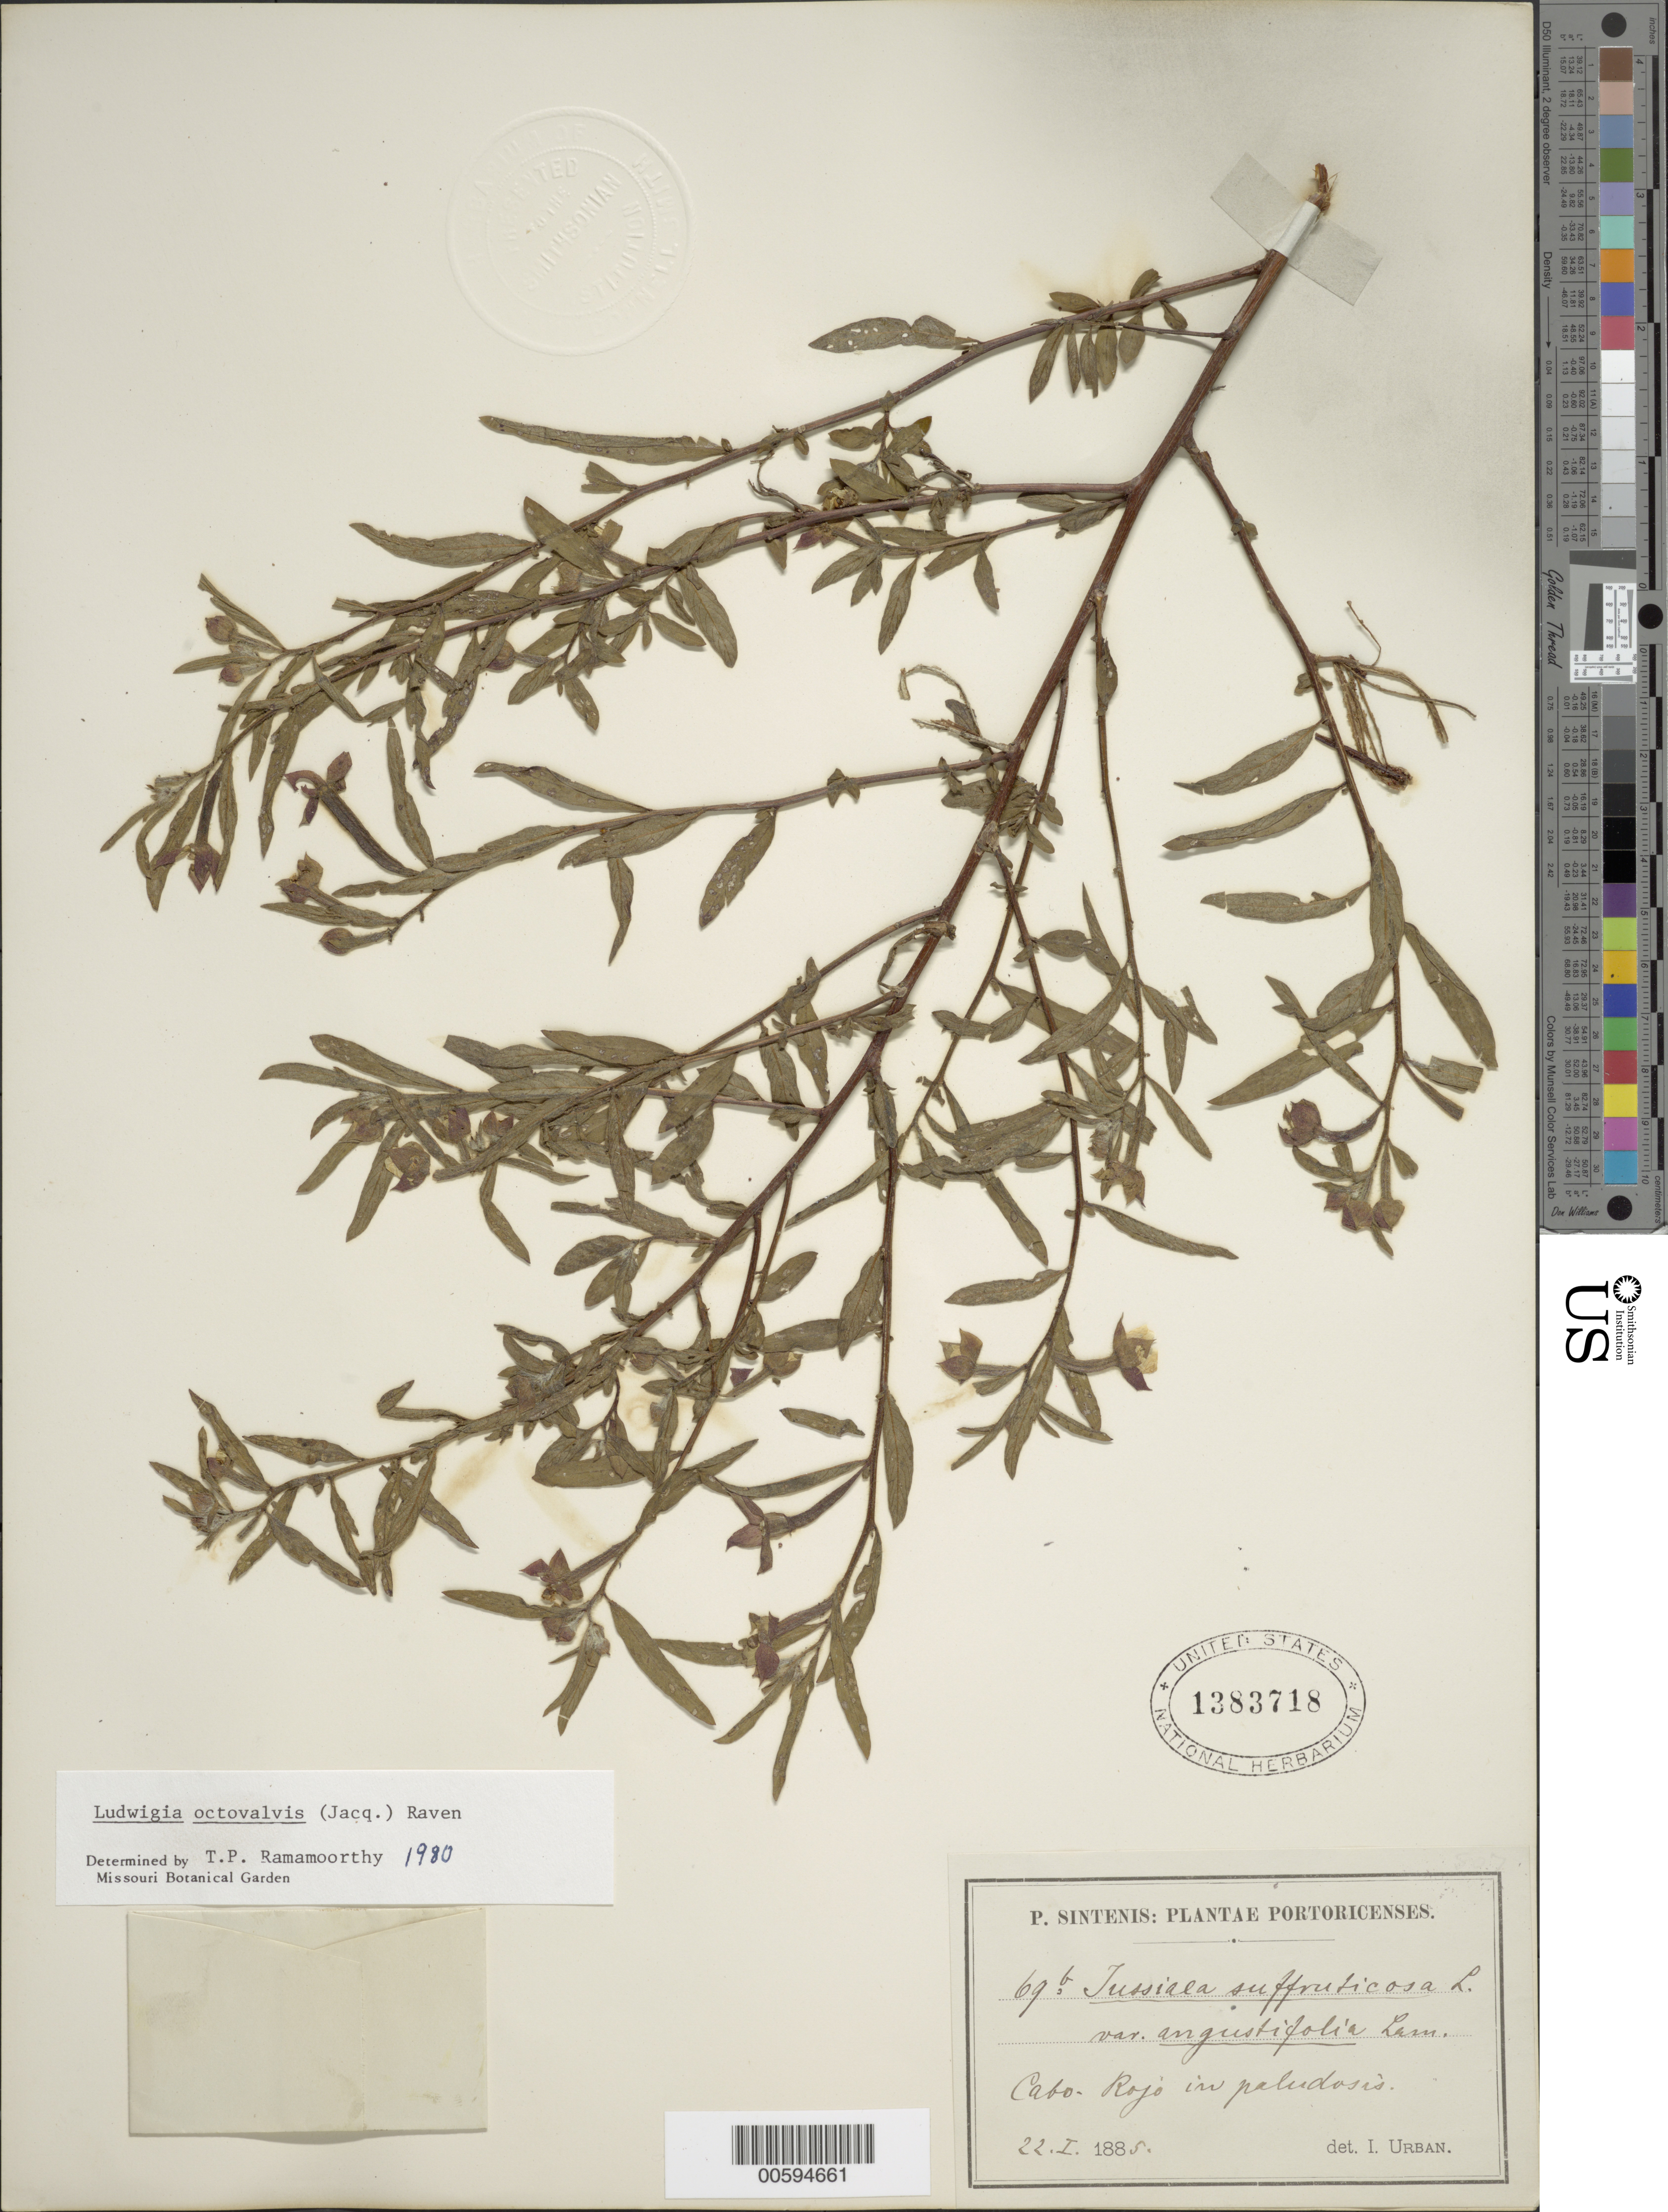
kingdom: Plantae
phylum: Tracheophyta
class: Magnoliopsida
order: Myrtales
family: Onagraceae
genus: Ludwigia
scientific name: Ludwigia octovalvis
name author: (Jacq.) P.H. Raven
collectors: P. Sintenis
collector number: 69b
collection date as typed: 22 Jan 1885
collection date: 1885-01-22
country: Puerto Rico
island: Greater Antilles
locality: Cabo-Rojo, in paludosis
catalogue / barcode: US 1383718